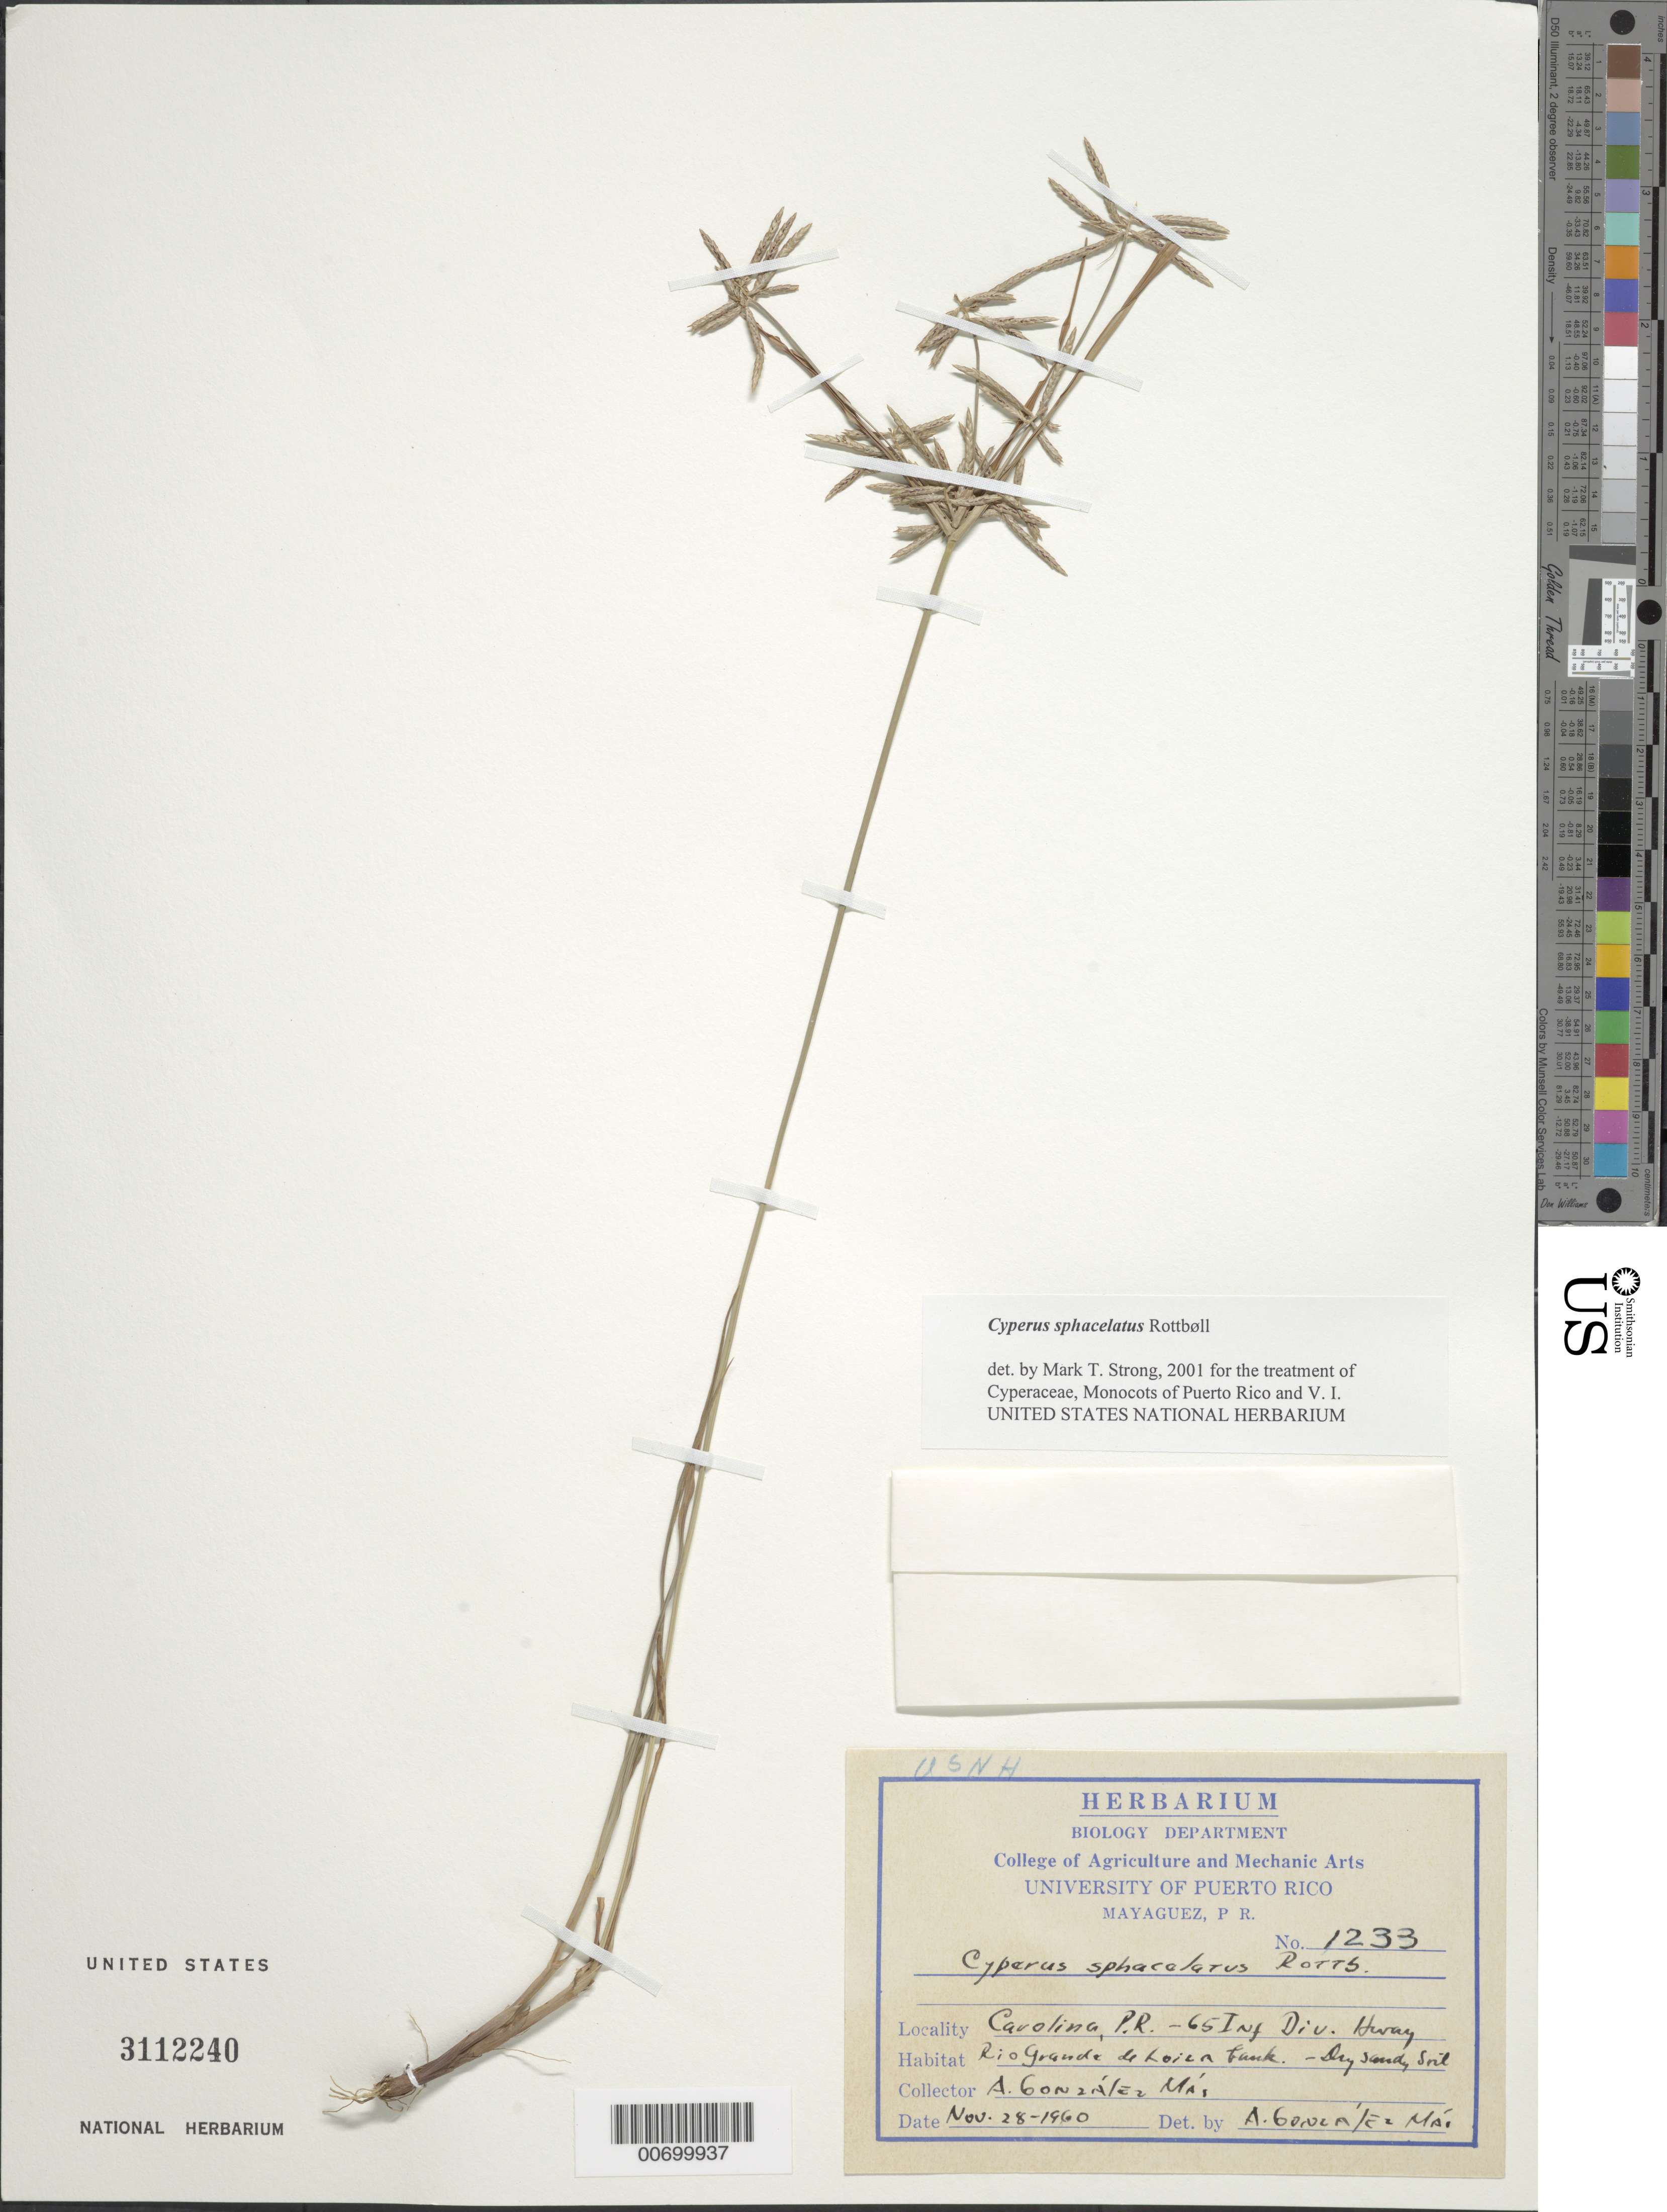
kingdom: Plantae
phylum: Tracheophyta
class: Liliopsida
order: Poales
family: Cyperaceae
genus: Cyperus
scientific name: Cyperus sphacelatus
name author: Rottb.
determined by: Strong, M. T., (US), Smithsonian Institution - National Museum of Natural History (UNITED STATES)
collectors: A. González Más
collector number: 1233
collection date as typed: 28 Nov 1960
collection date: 1960-11-28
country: Puerto Rico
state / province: Río Grande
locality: Carolina: 65 Inf. Div. Hwy., Rio Grande to Loiza.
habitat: Bank.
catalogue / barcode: US 3112240